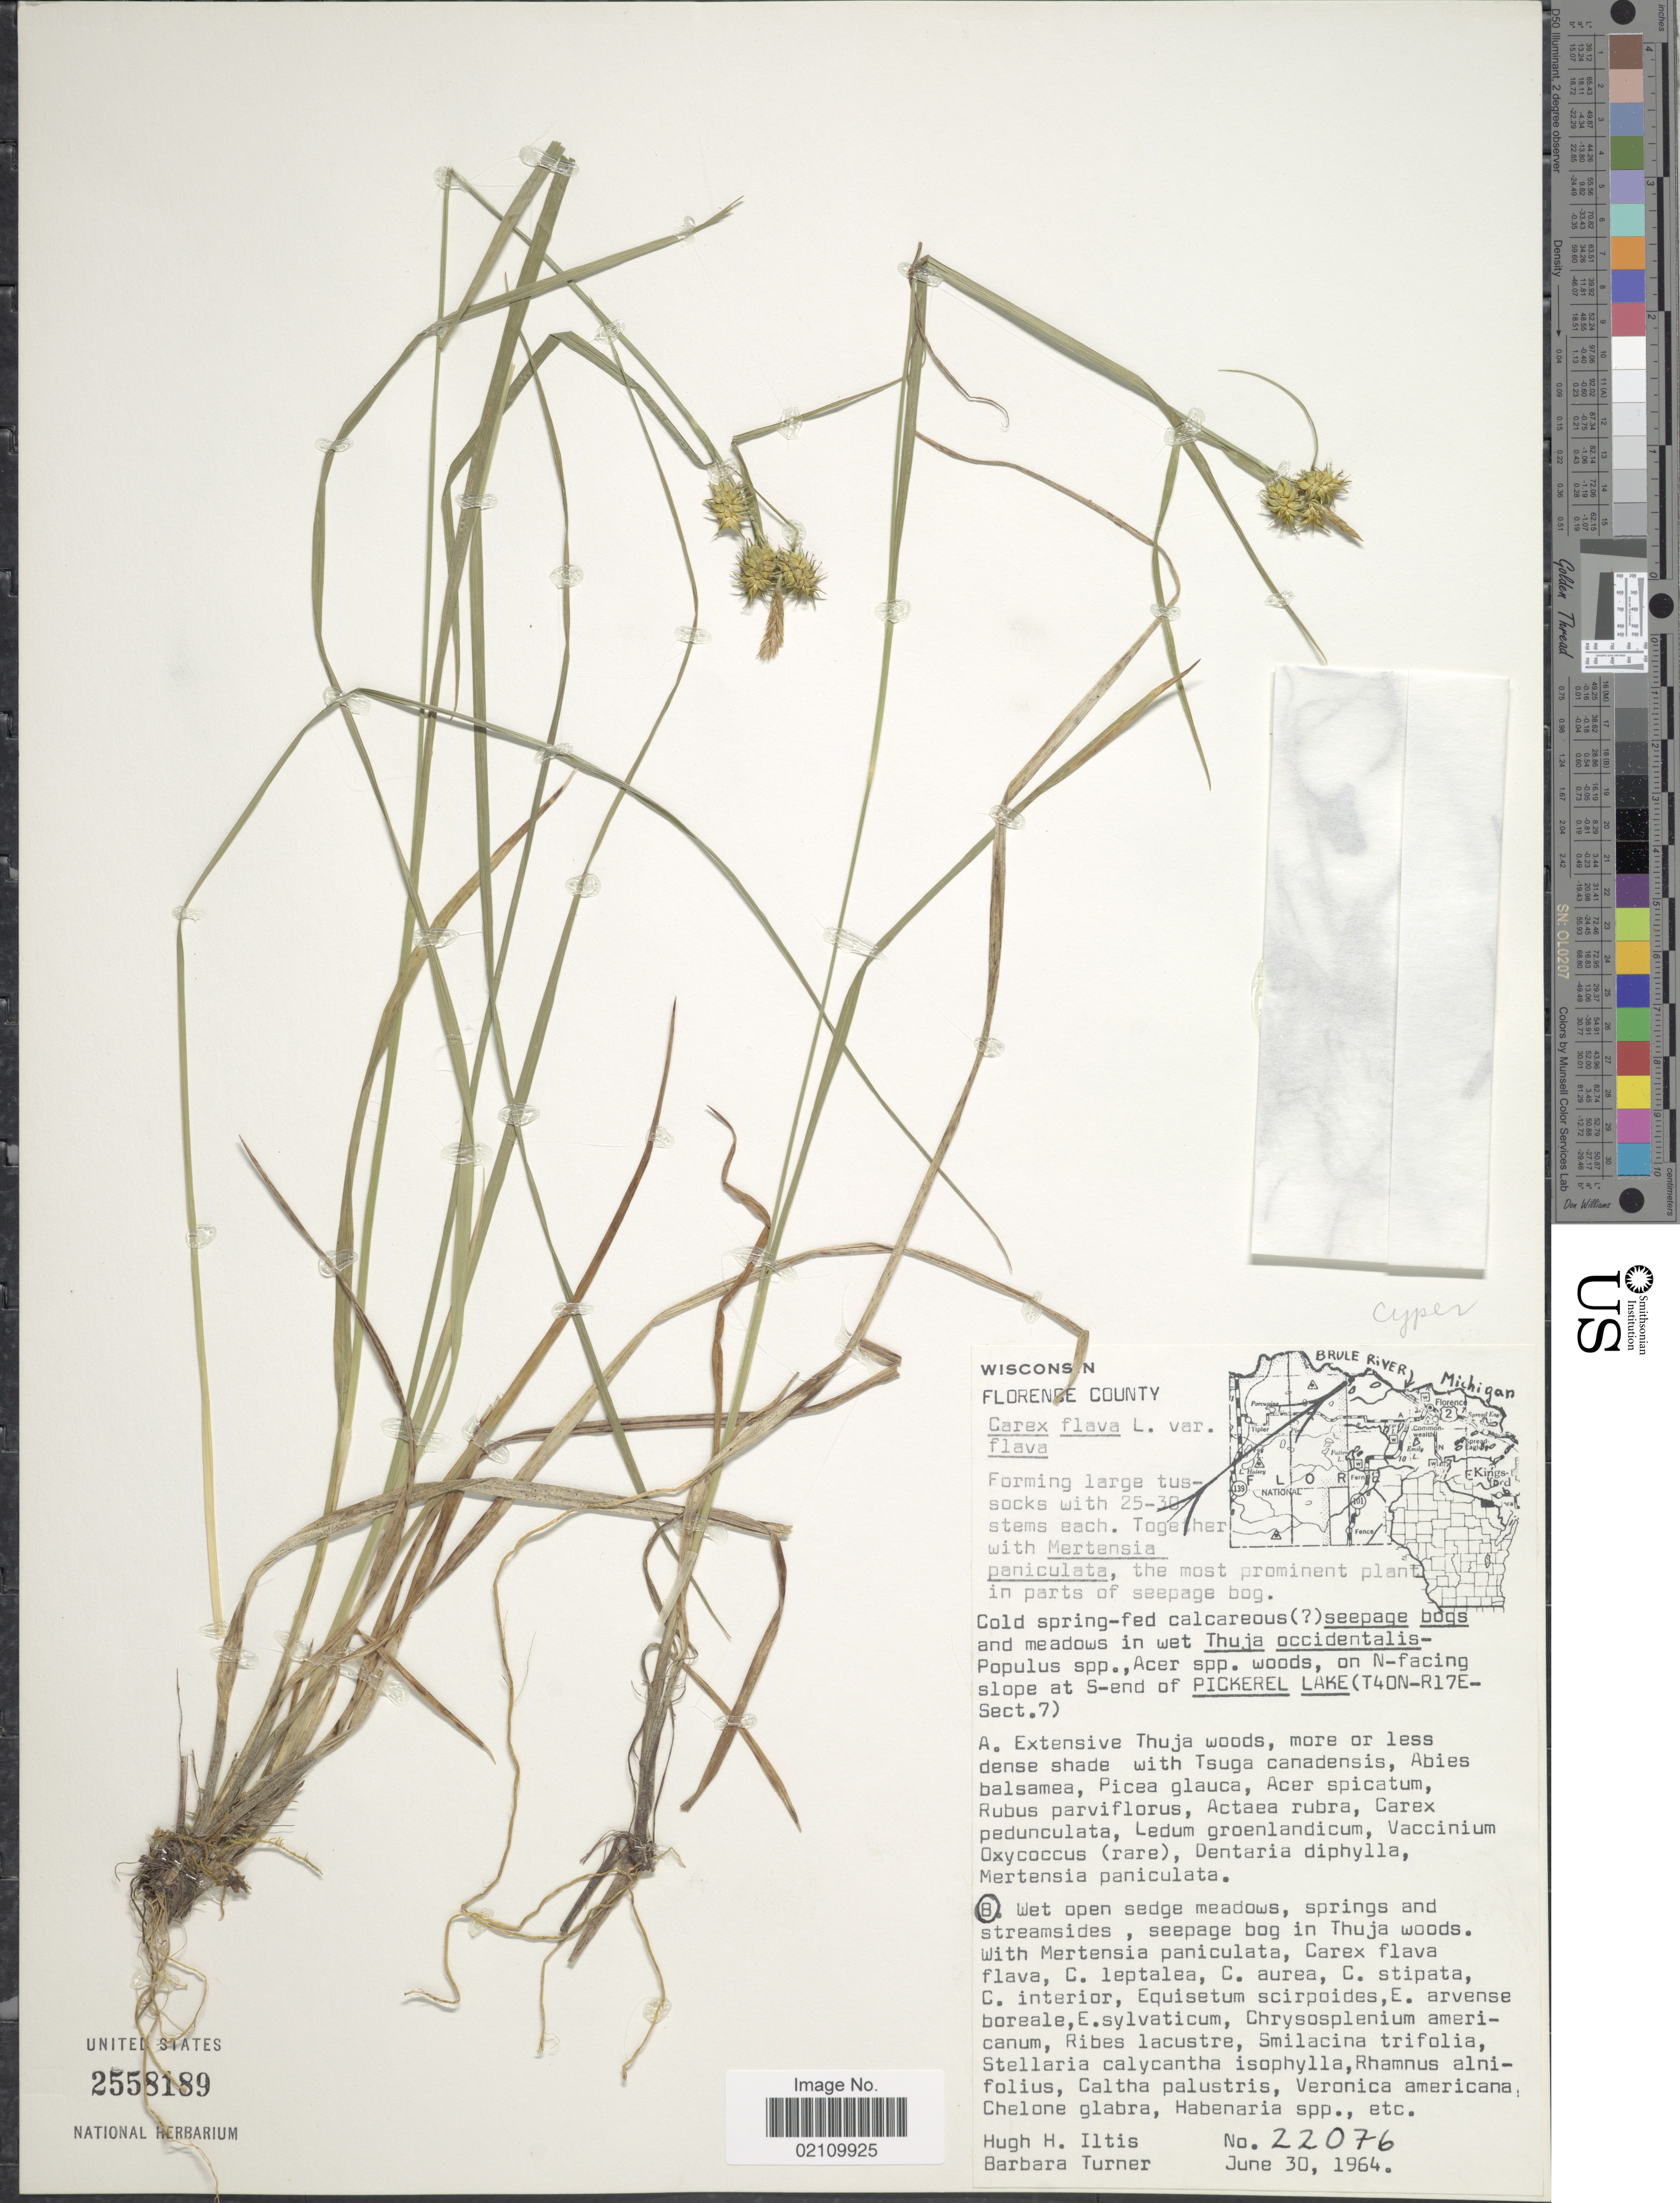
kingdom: Plantae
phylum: Tracheophyta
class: Liliopsida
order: Poales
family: Cyperaceae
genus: Carex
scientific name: Carex flava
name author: L.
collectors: H. H. Iltis & B. Turner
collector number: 22076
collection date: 1964-06-30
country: United States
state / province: Wisconsin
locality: Florence County. On N-facing slope at S-end of Pickerel Lake (T40N-R17E-Sect.7). Wet open sedge meadows, springsa and streamsides, seepage bog in Thuja woods.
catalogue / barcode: US 2558189